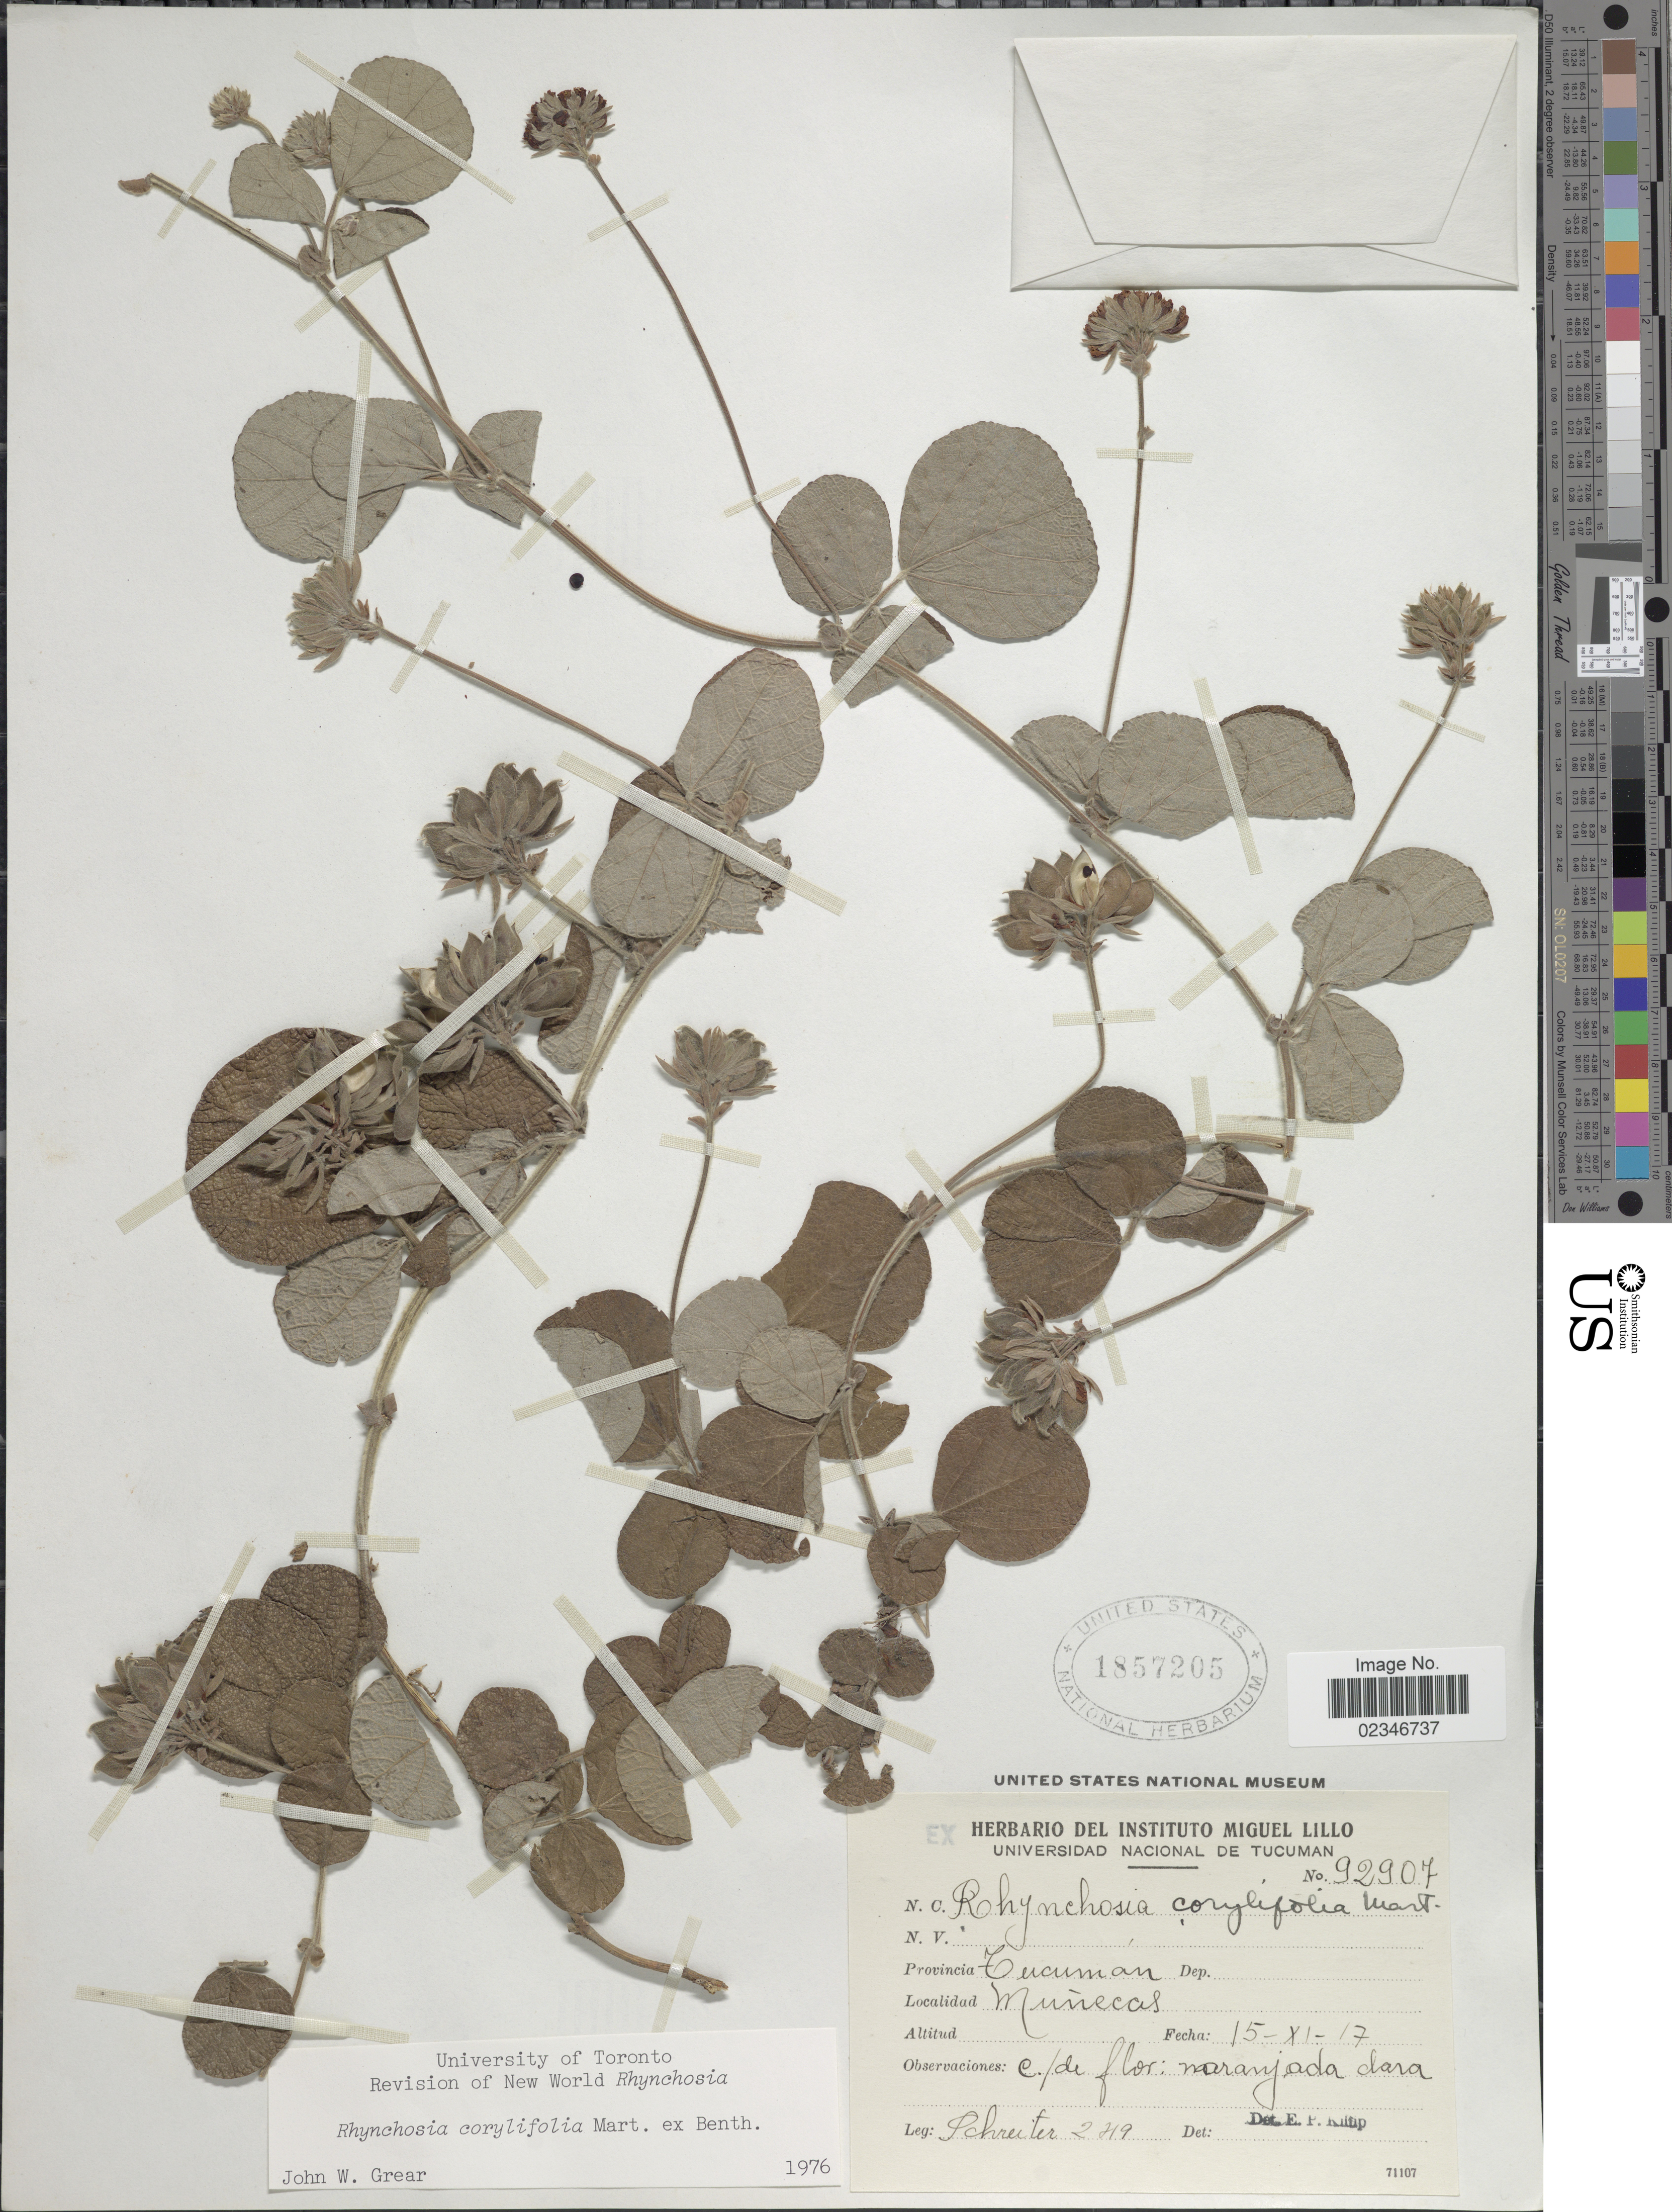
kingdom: Plantae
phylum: Tracheophyta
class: Magnoliopsida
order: Fabales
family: Fabaceae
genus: Rhynchosia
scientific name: Rhynchosia corylifolia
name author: Mart. ex Benth.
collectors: -. Schreiter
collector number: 249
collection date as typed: Transcribed d/m/y: 15/11/17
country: Argentina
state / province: Tucuman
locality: Provincia Tucuman, Munecas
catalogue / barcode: US 1857205